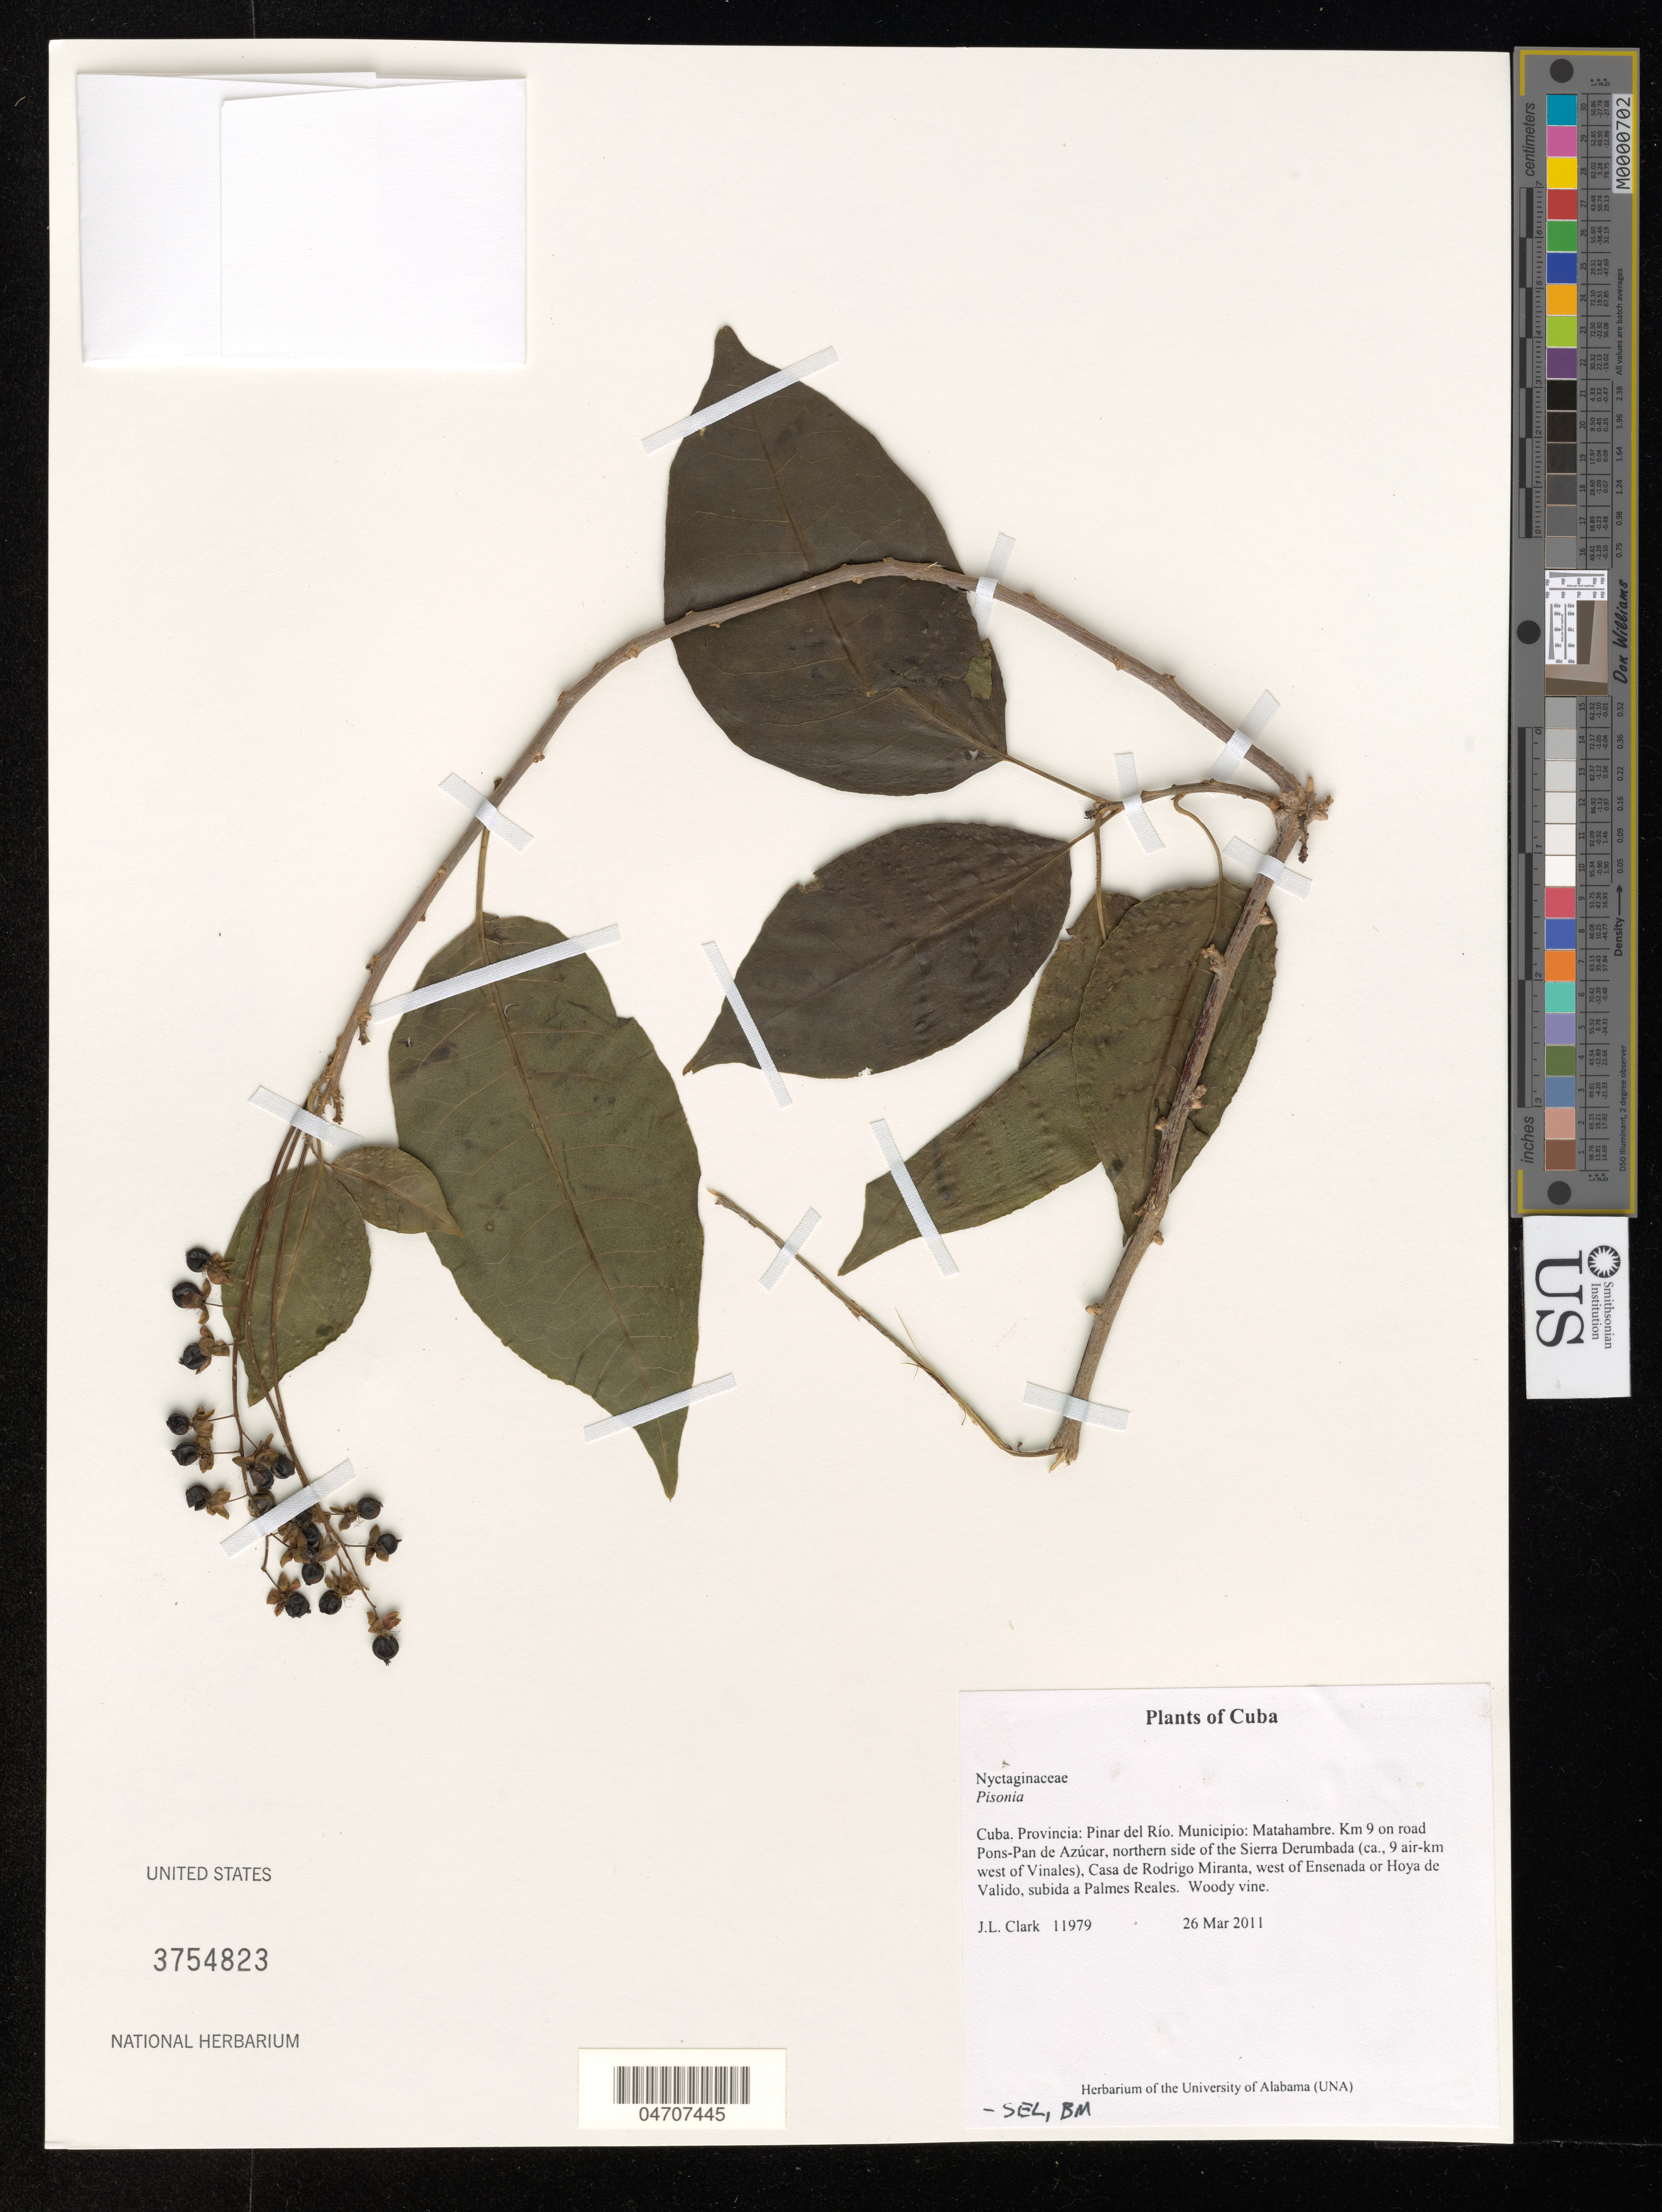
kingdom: Plantae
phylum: Tracheophyta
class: Magnoliopsida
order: Caryophyllales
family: Nyctaginaceae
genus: Pisonia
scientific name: Pisonia sp.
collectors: J. L. Clark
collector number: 11979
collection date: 2011-03-26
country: Cuba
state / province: Pinar del Río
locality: Municipio: Matahambre. Km 9 on road Pons-Pan de Azúcar, northern side of the Sierra Derumbada (ca., 9 air-km west of Vinales), Casa de Rodrigo Miranta, west of Ensenada or Hoya de Valido, subida a Palmes Reales.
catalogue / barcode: US 3754823